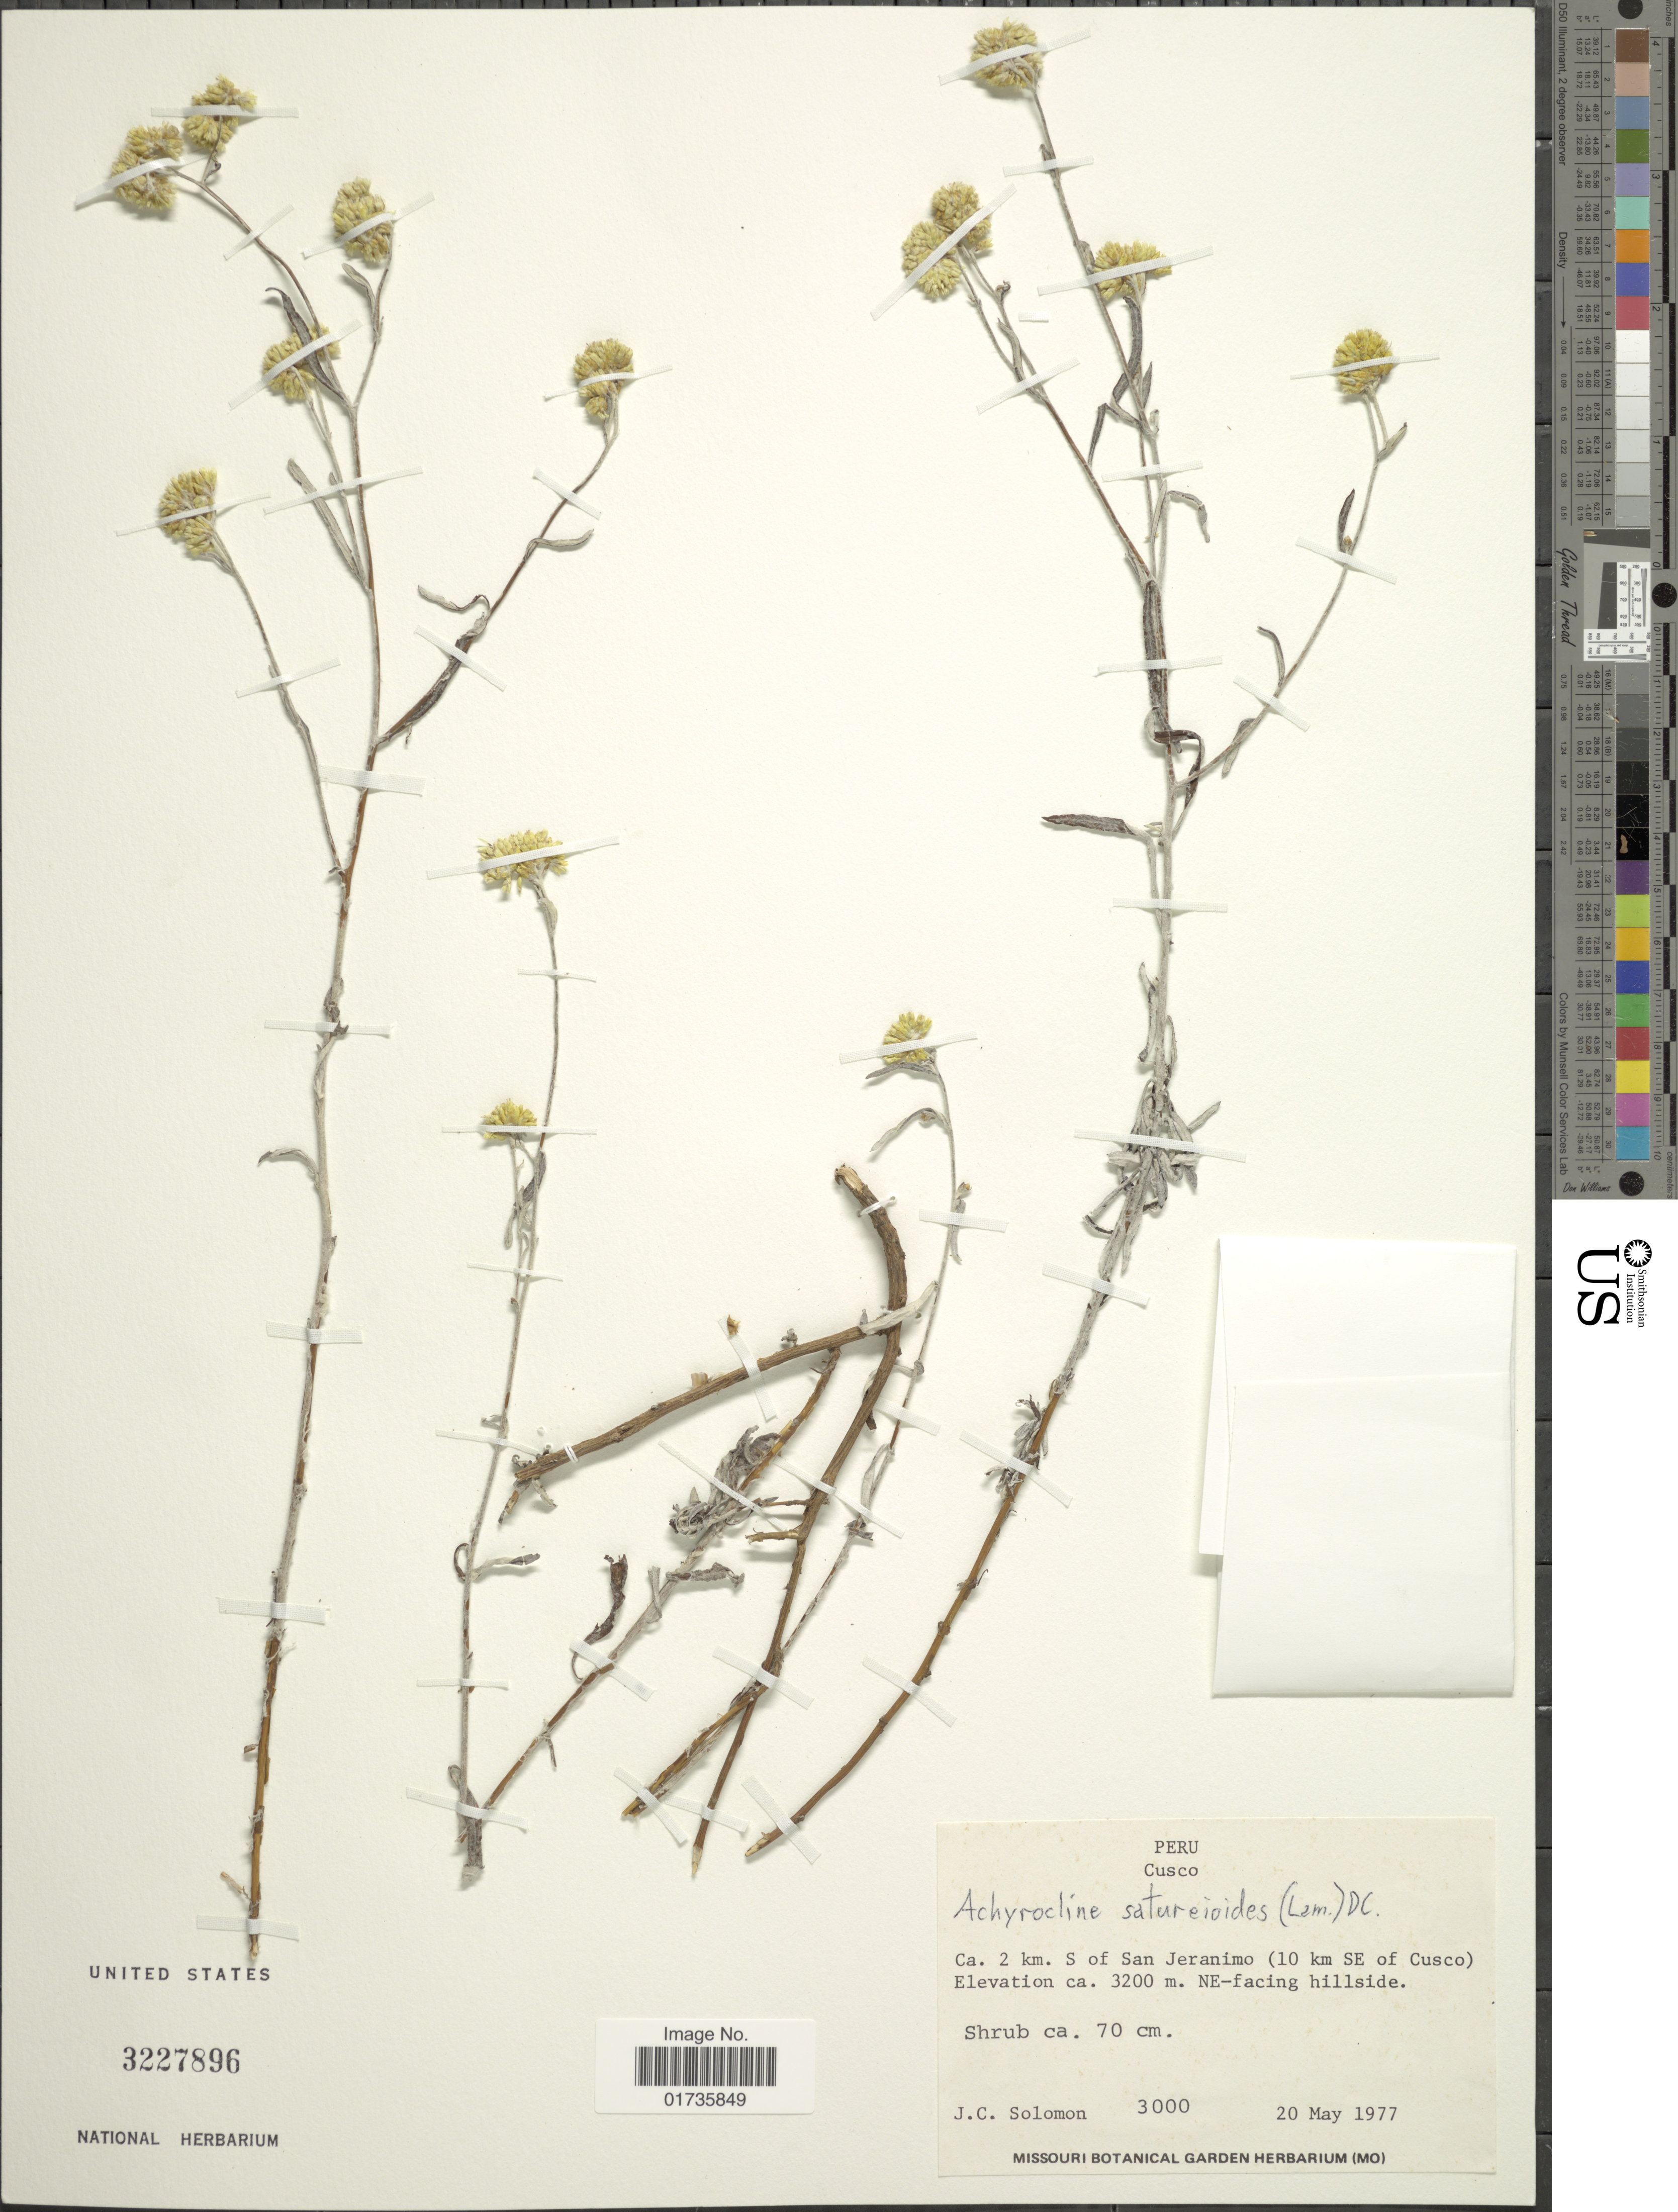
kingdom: Plantae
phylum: Tracheophyta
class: Magnoliopsida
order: Asterales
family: Asteraceae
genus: Achyrocline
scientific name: Achyrocline satureioides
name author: (Lam.) DC.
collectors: J. C. Solomon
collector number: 3000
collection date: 1977-05-20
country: Peru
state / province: Cusco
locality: Ca. 2 km S of San Jeranimo (10 km SE of Cusco) NE-facing hillside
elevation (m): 3200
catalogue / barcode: US 3227896